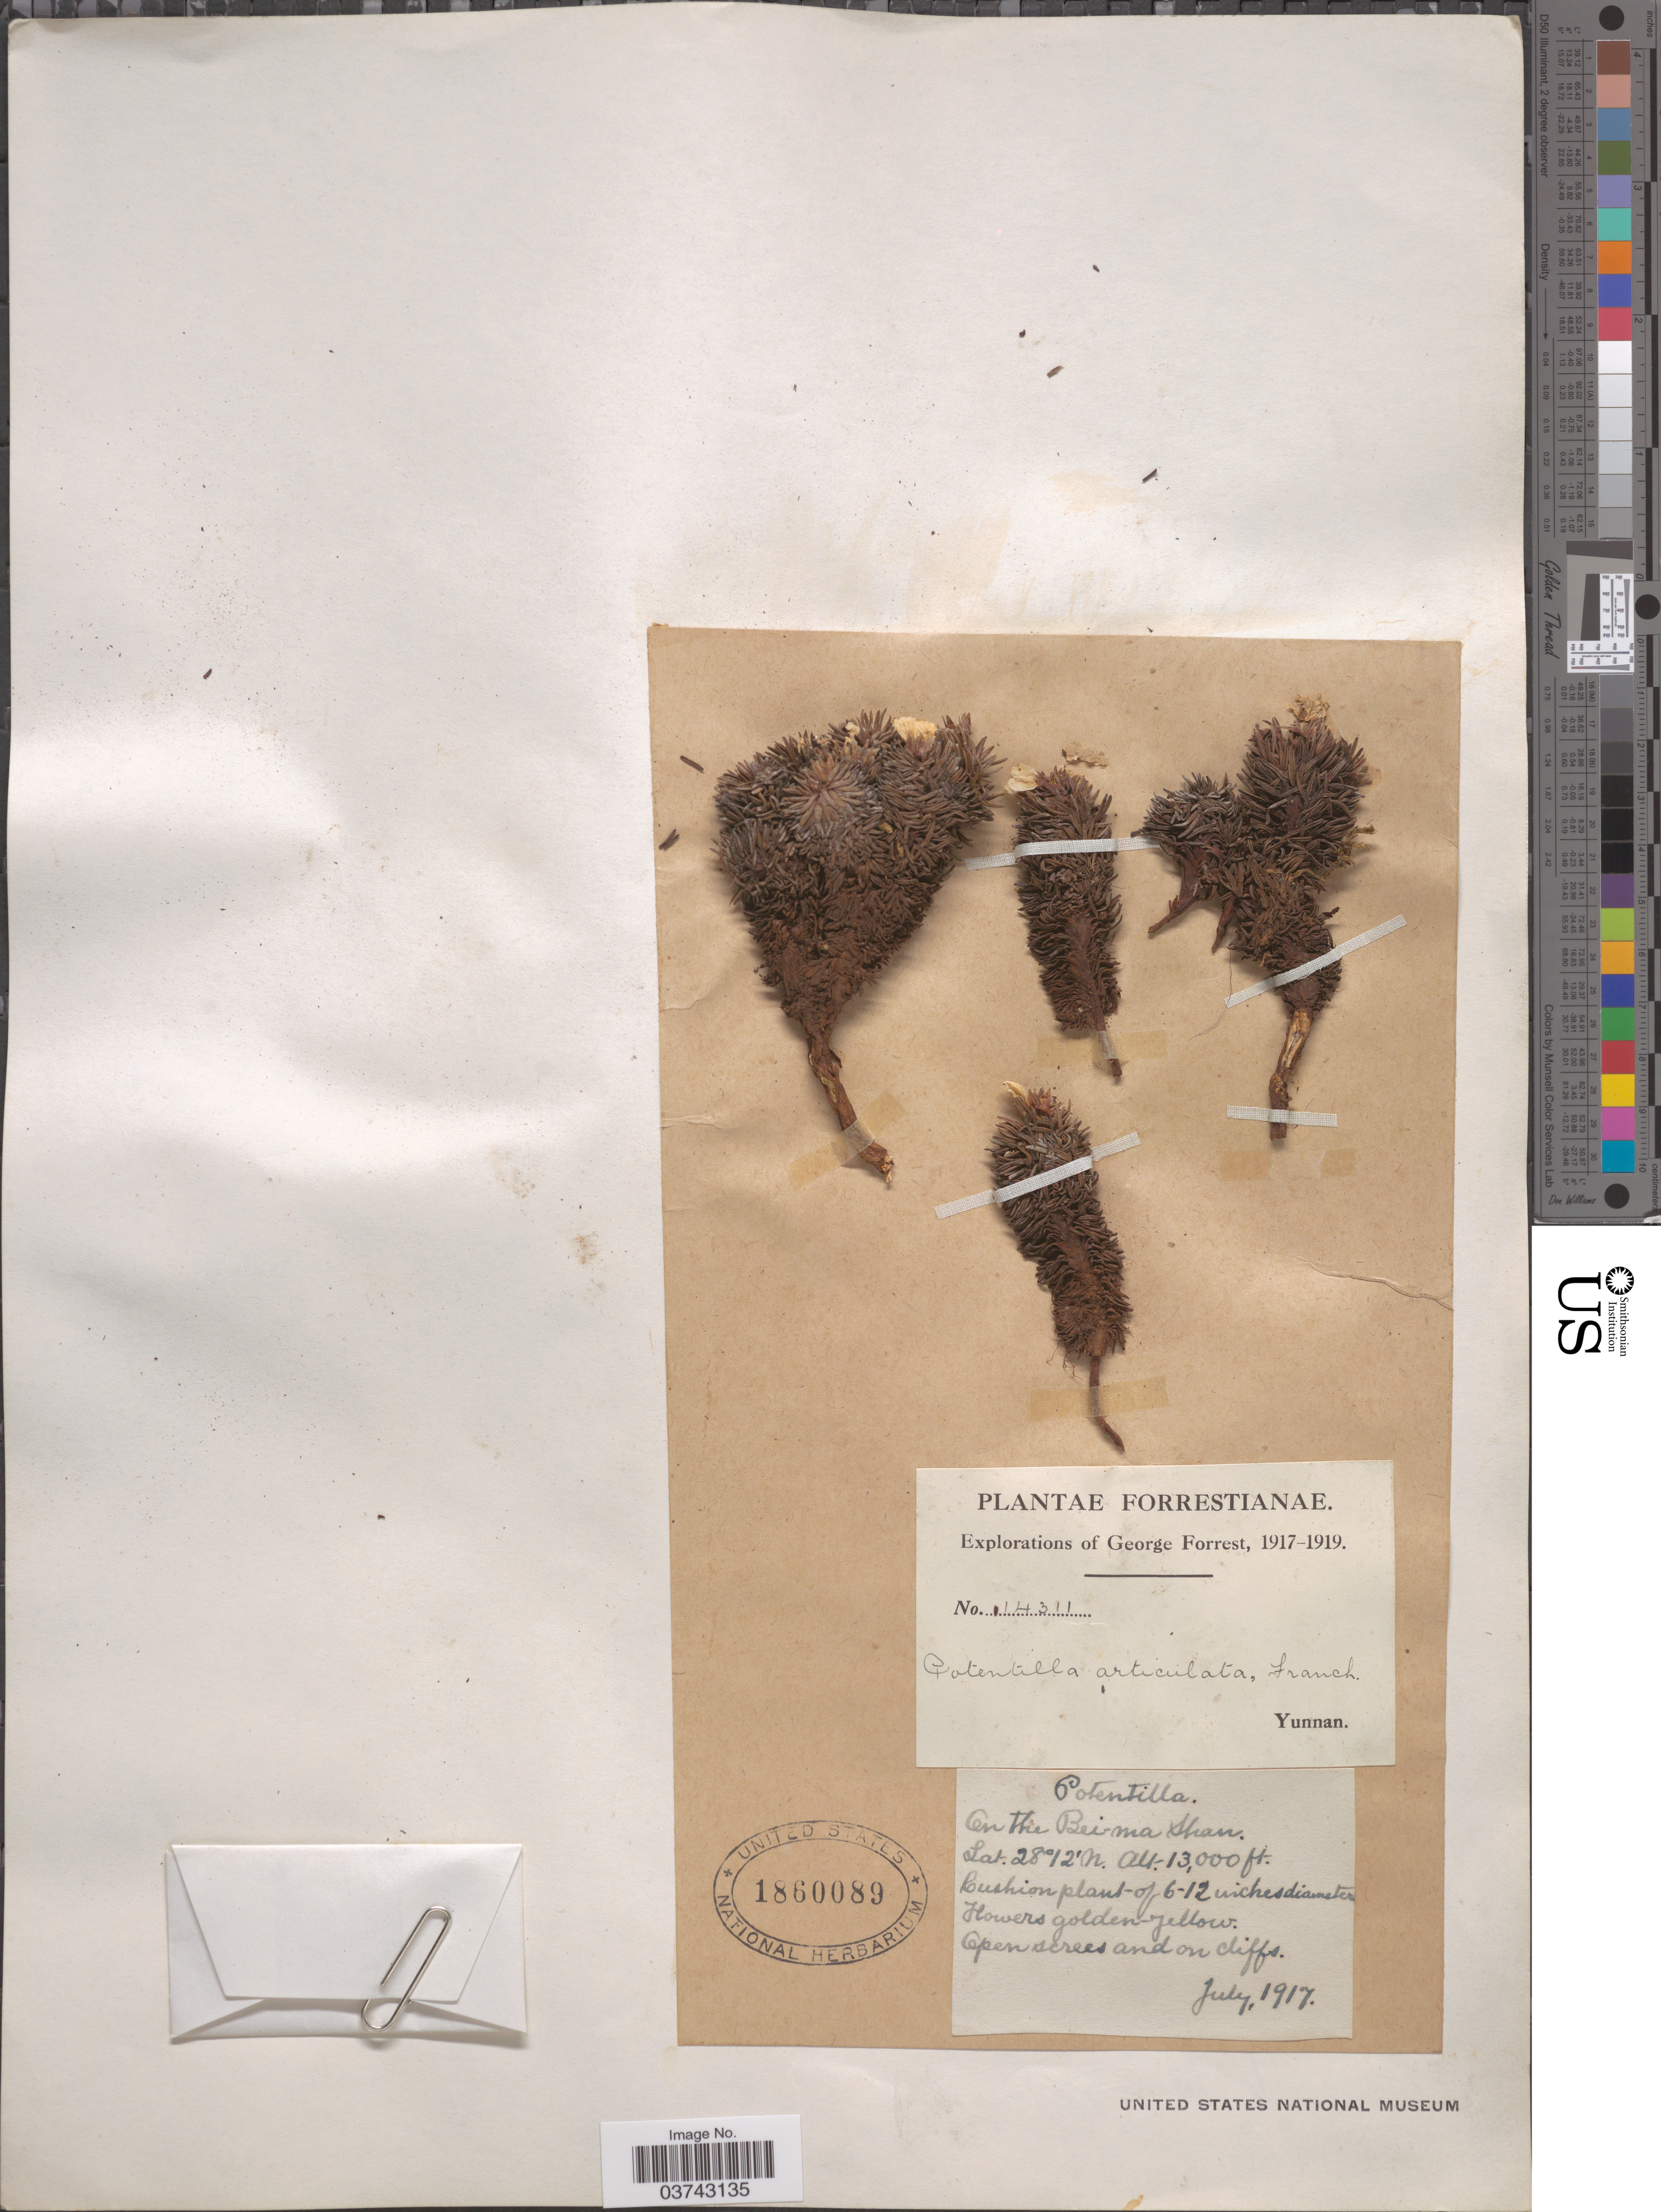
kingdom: Plantae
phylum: Tracheophyta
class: Magnoliopsida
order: Rosales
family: Rosaceae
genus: Potentilla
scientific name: Potentilla articulata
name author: Franch.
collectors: G. Forrest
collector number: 114311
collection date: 1917-07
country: China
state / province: Yunnan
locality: On the Bei-ma shan.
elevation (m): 3962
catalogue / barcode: US 1860089